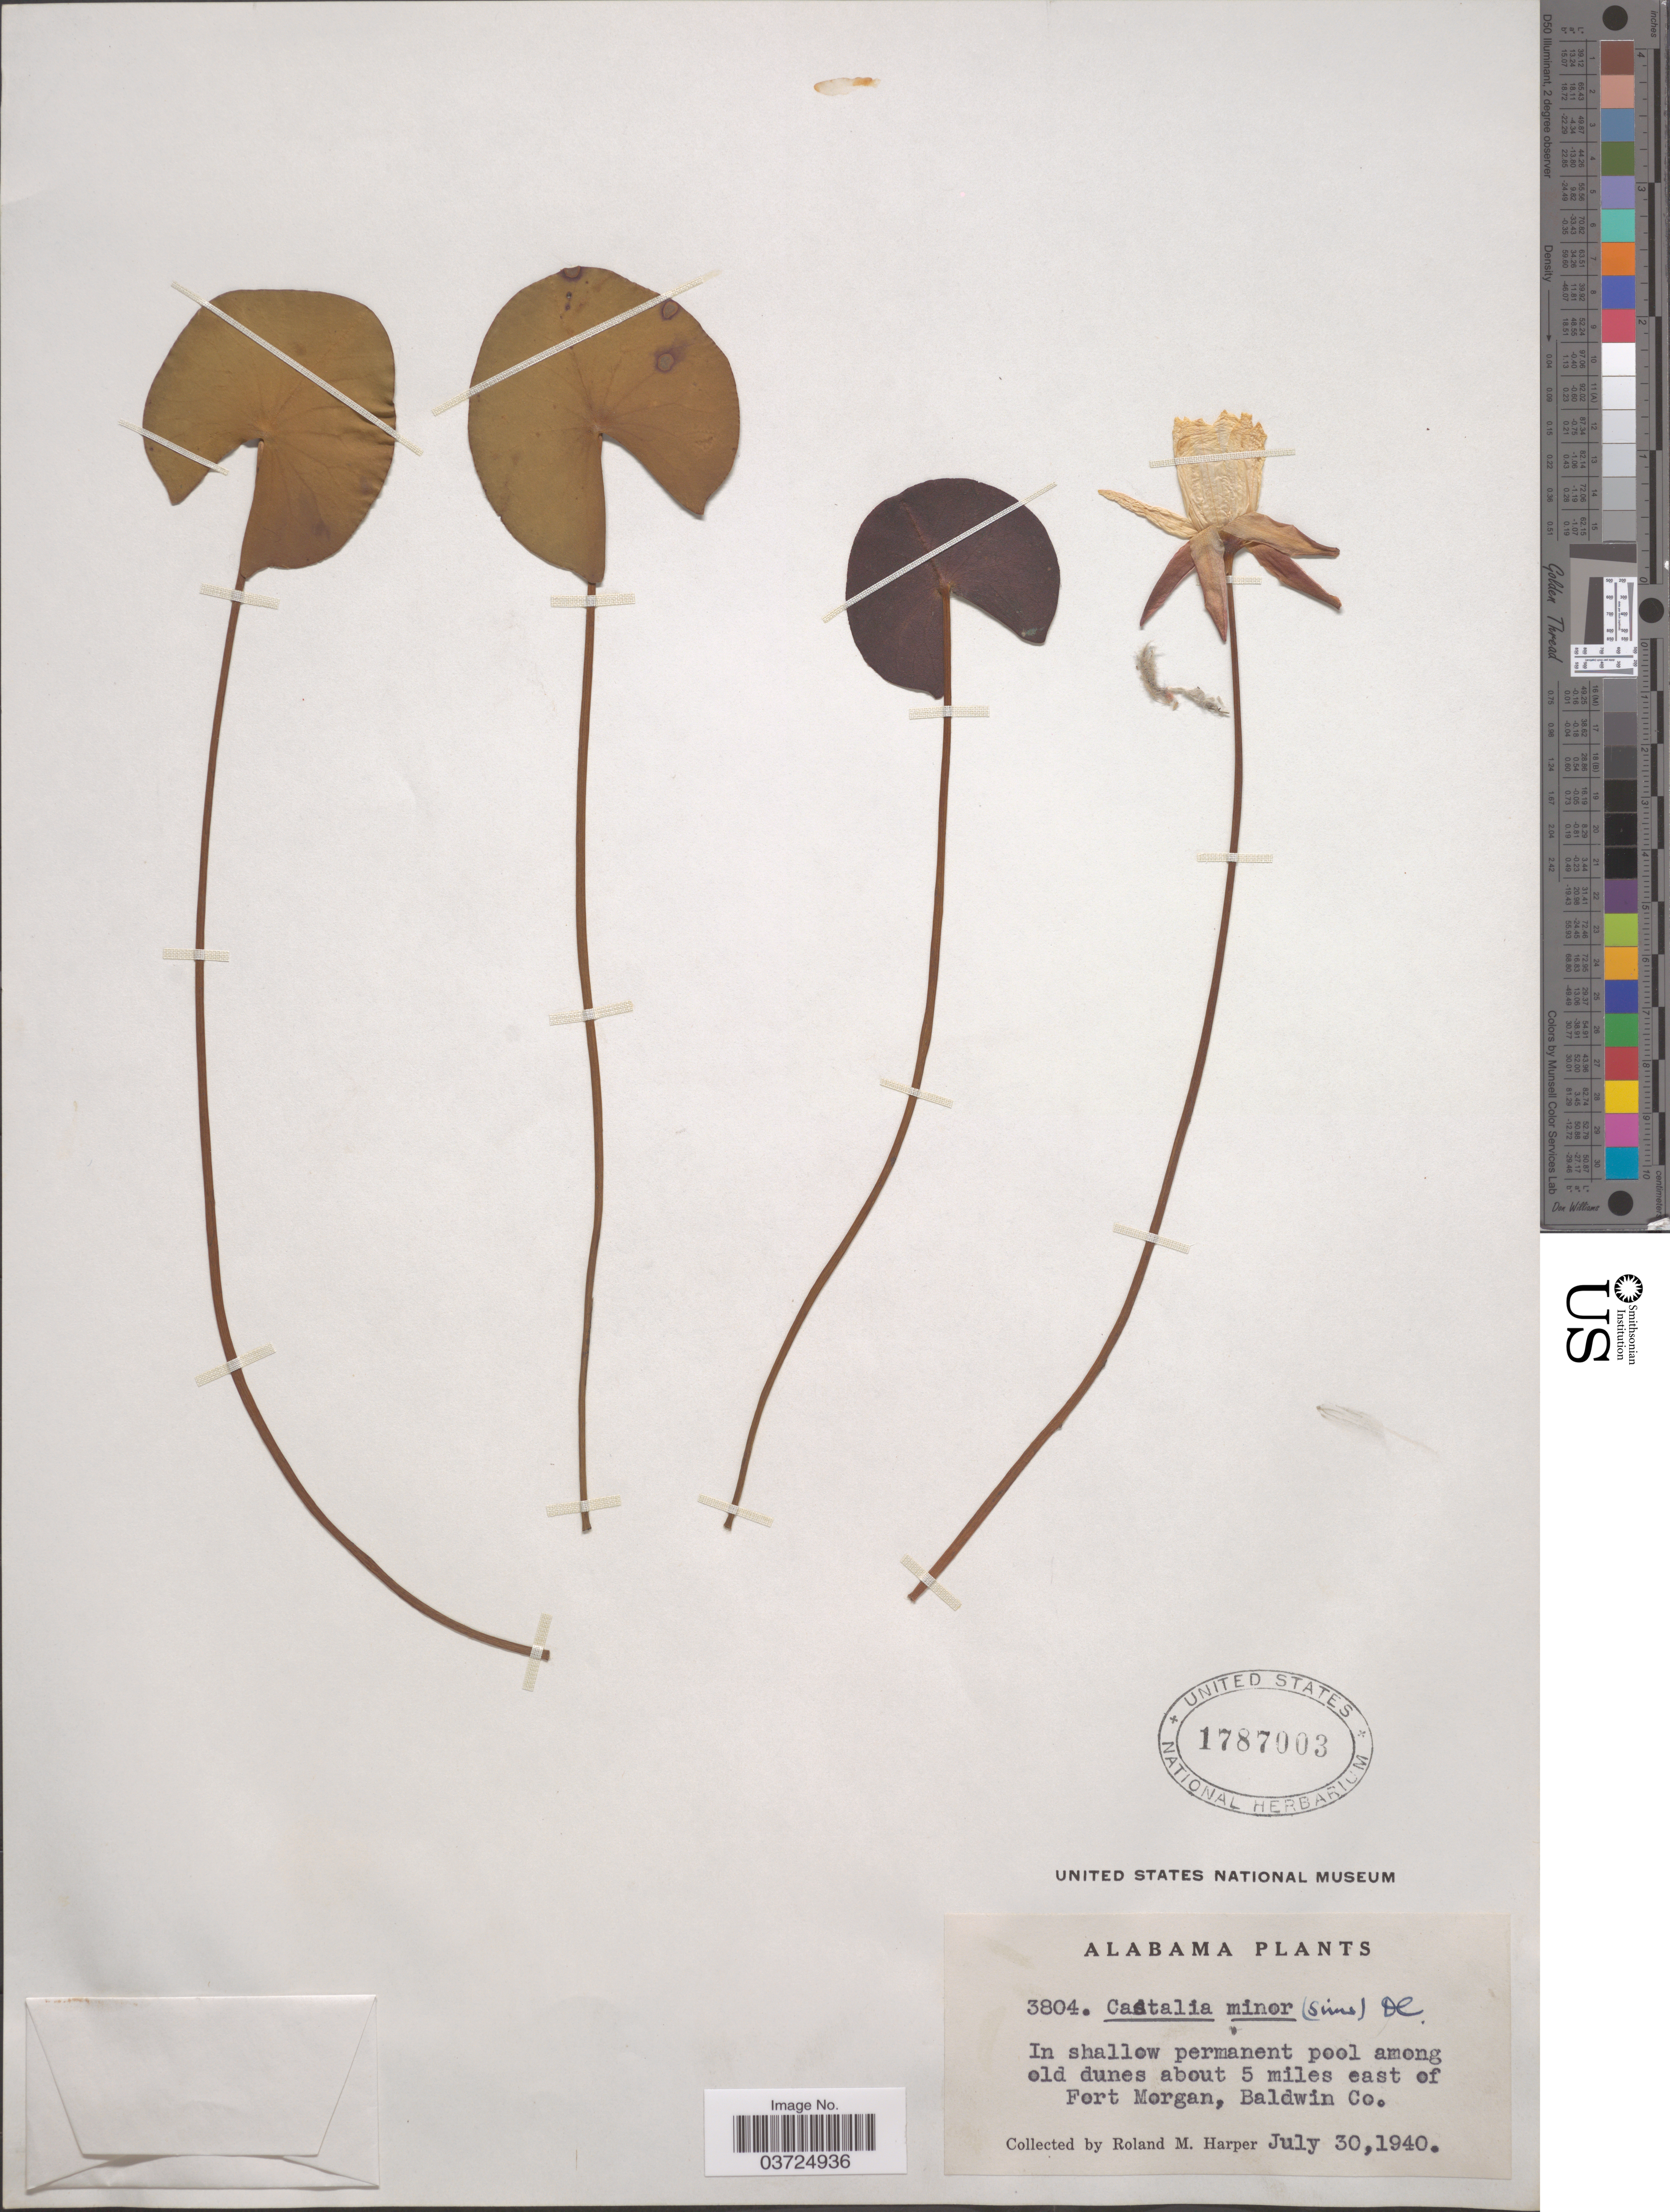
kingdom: Plantae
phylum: Tracheophyta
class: Magnoliopsida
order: Nymphaeales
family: Nymphaeaceae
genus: Nymphaea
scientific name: Nymphaea minor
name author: DC.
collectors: R. M. Harper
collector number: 3804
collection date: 1940-07-30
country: United States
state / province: Alabama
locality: About 5 miles east of Fort Morgan, Baldwin Co.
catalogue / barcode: US 1787003